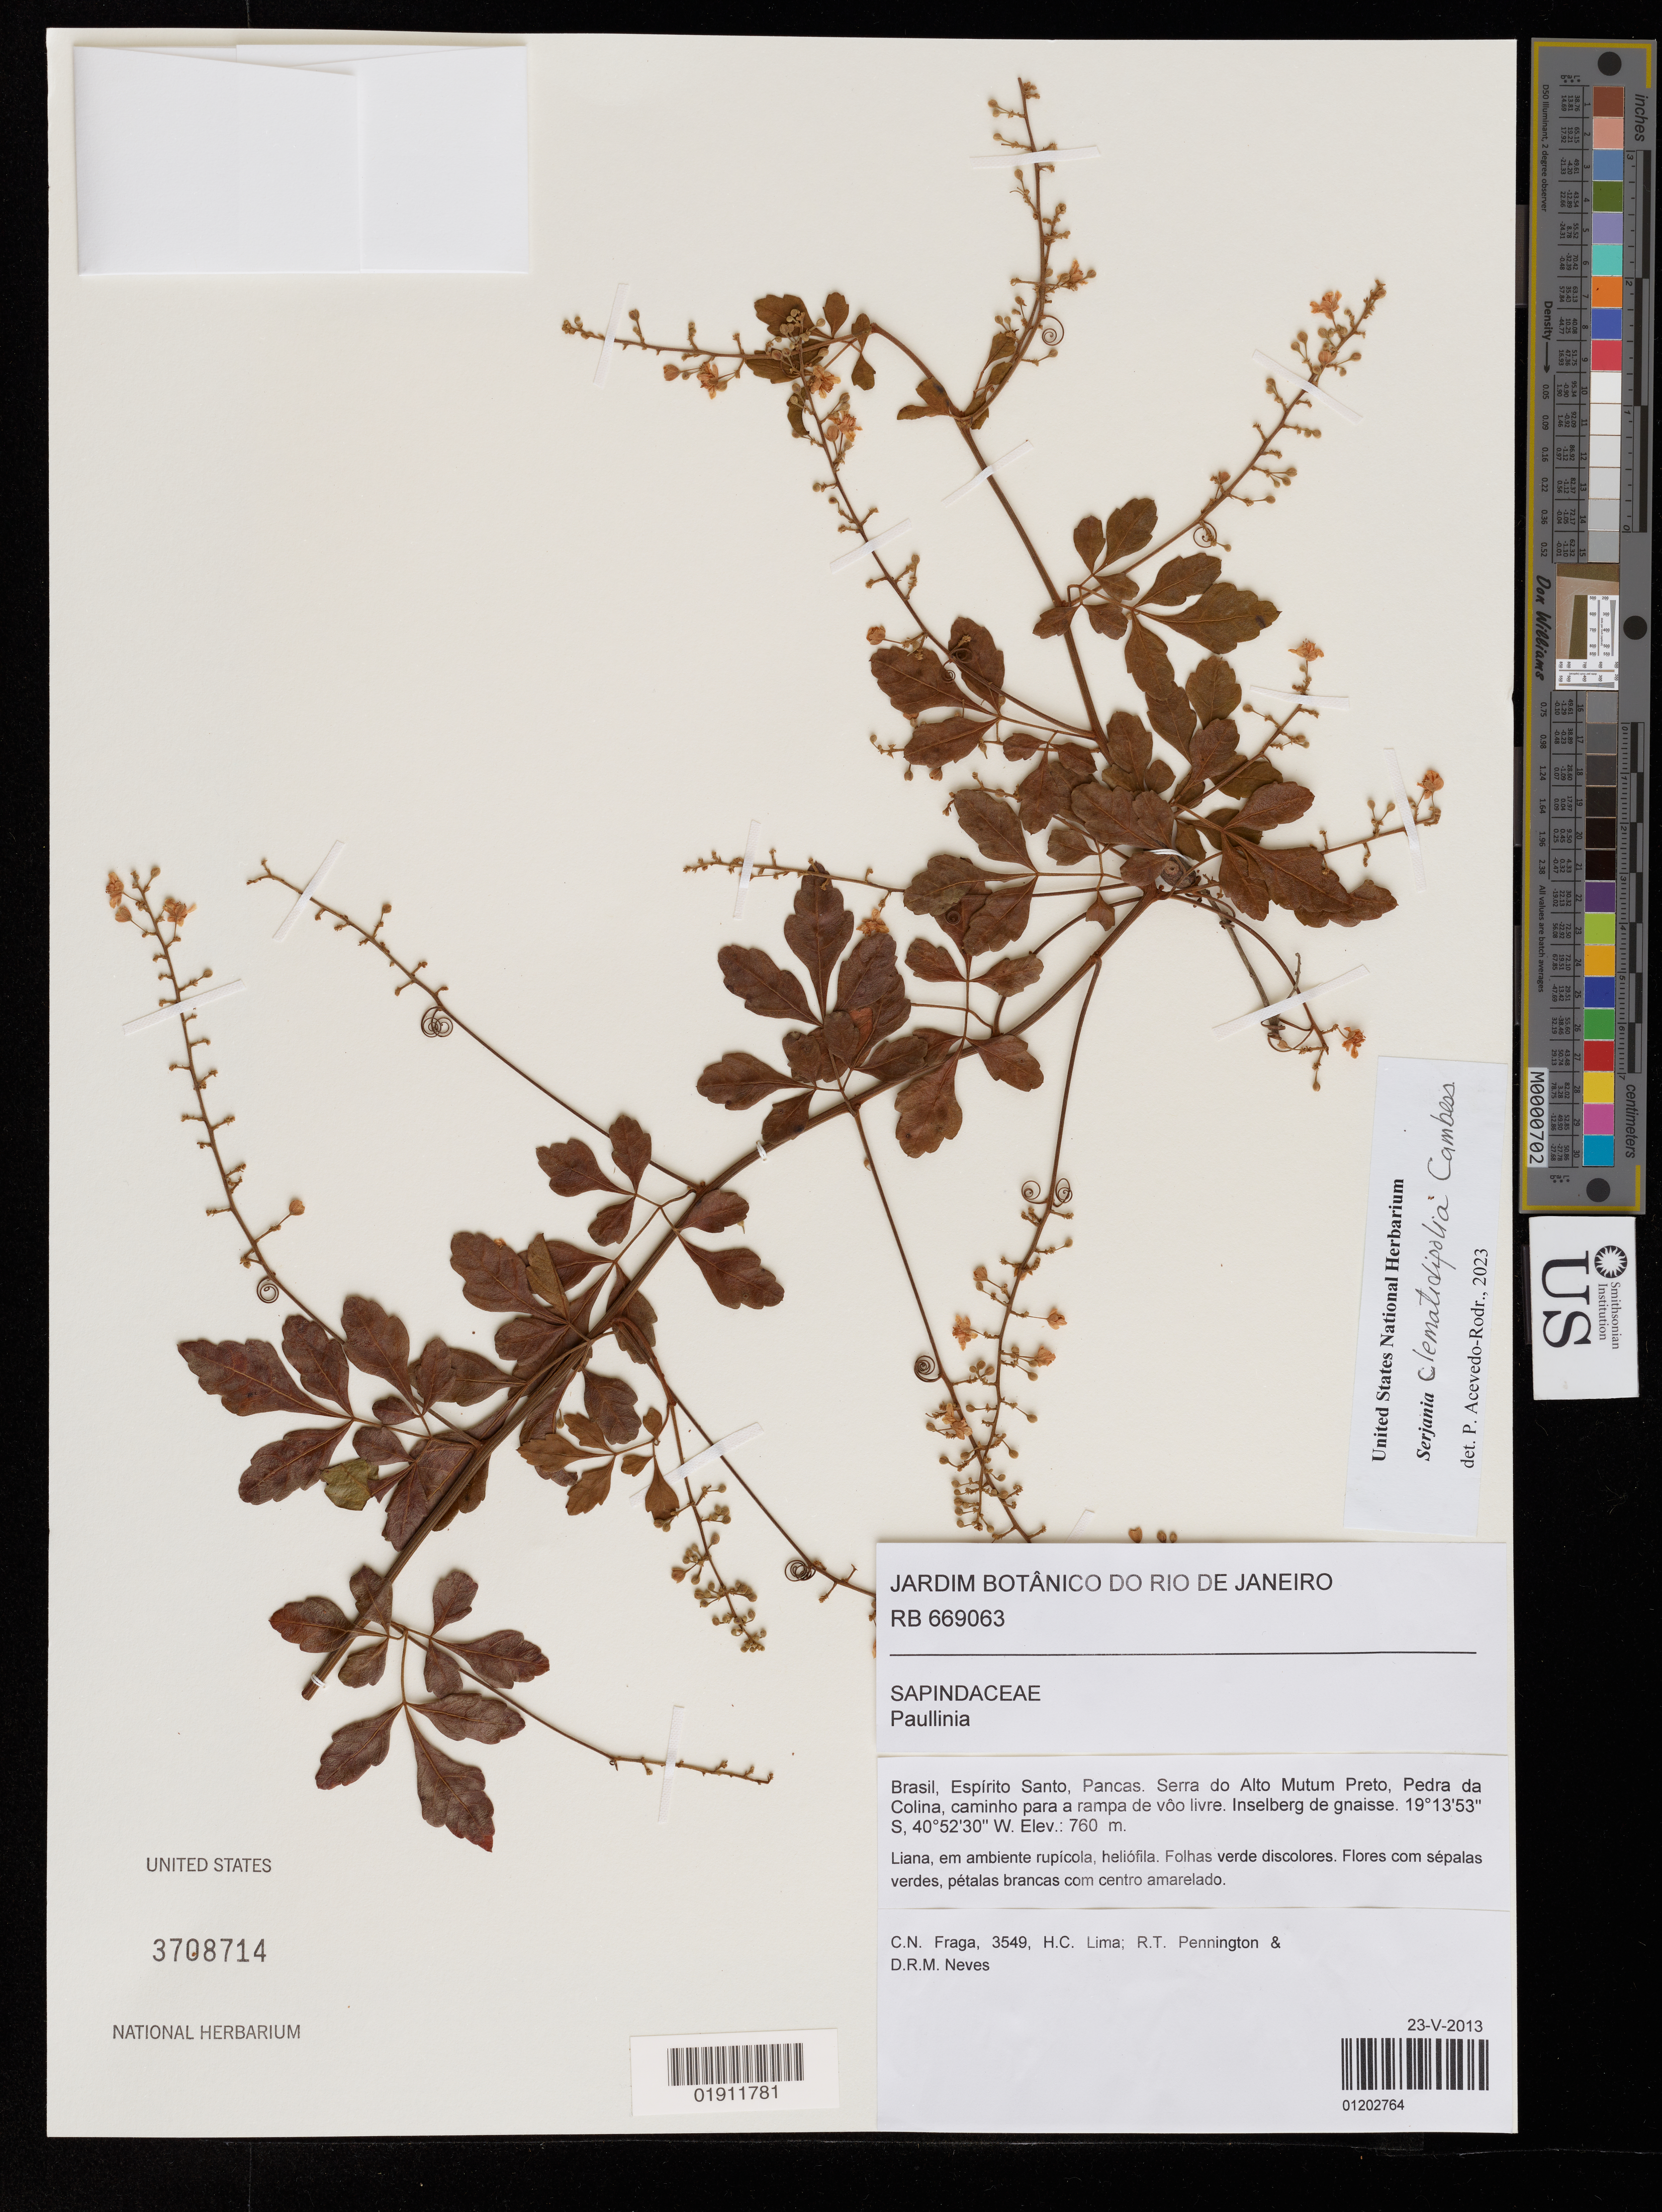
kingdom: Plantae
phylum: Tracheophyta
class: Magnoliopsida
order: Sapindales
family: Sapindaceae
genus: Serjania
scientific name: Serjania clematidifolia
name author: Cambess.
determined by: Acevedo-Rodriguez, P., (US), Smithsonian Institution - National Museum of Natural History (UNITED STATES)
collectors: C. N. de Fraga, H. C. Lima, R. T. Pennington & D. Neves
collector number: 3549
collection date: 2013-05-23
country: Brazil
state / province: Espirito Santo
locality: Pancas, Serra do Alto Mutum Preto, Pedra da Colina, caminho para a rampa de vôo livre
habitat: Inselberg de gnaisse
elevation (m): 760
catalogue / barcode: US 3708714